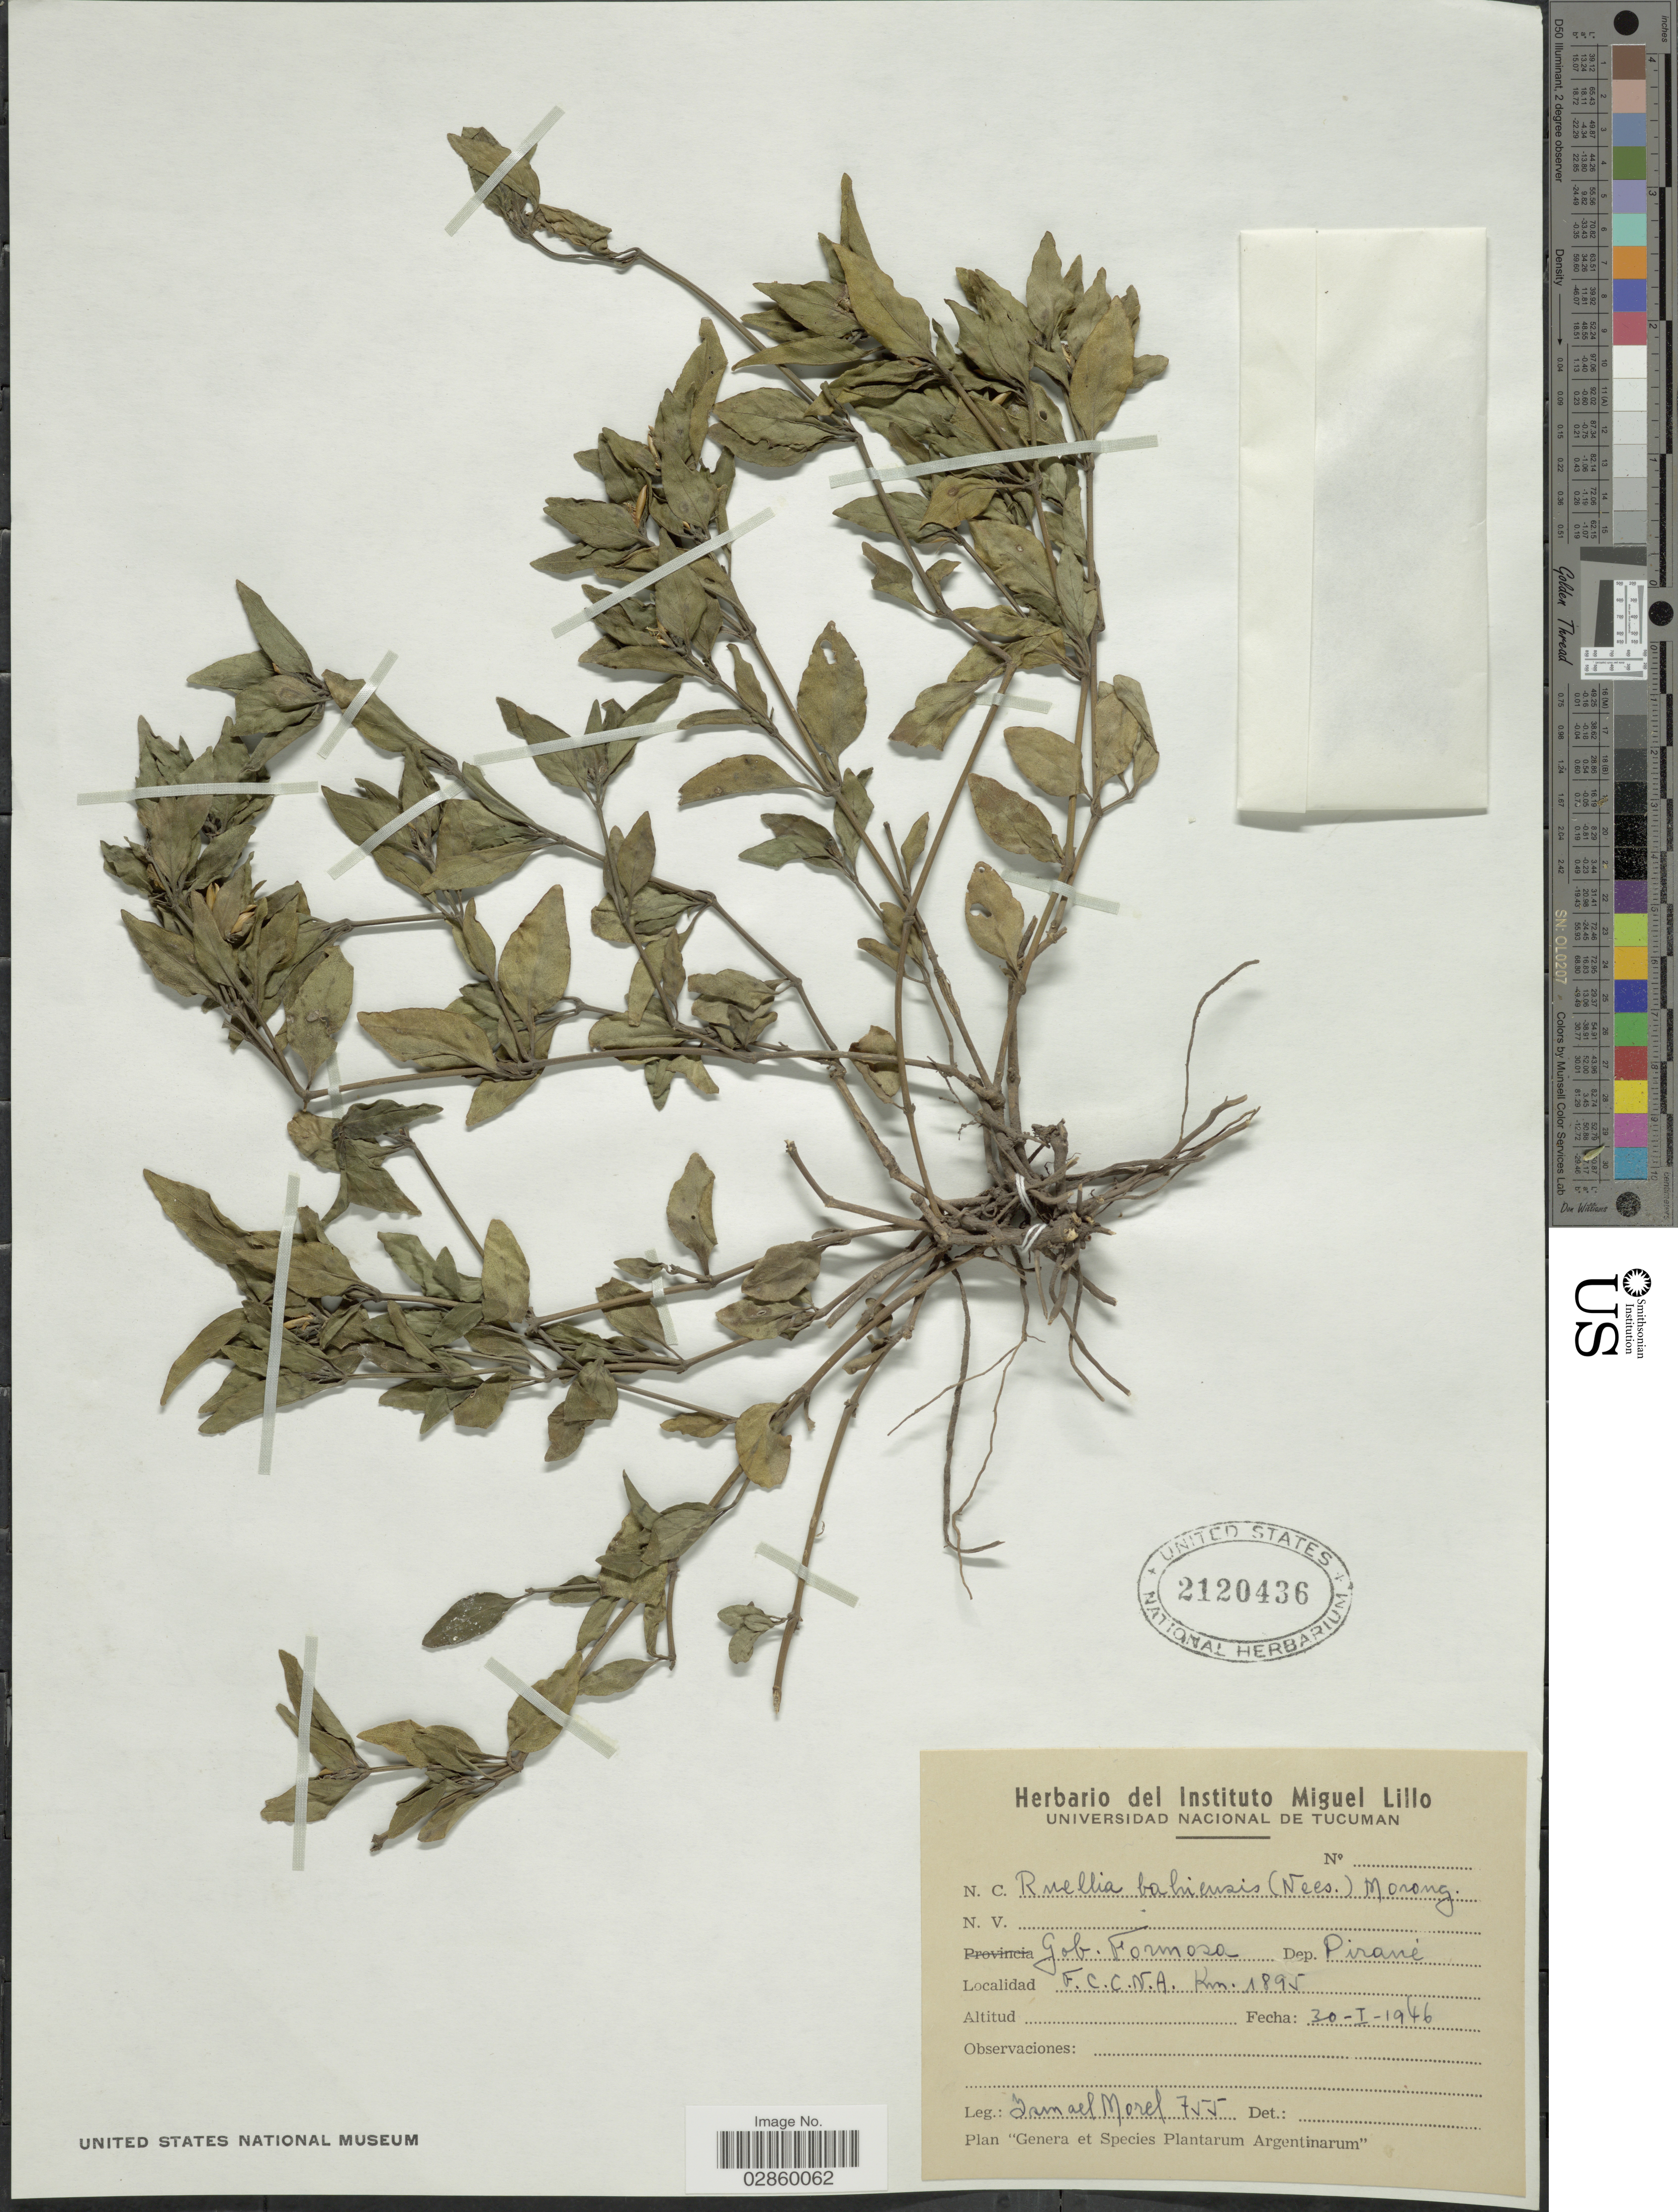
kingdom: Plantae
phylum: Tracheophyta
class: Magnoliopsida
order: Lamiales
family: Acanthaceae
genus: Ruellia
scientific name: Ruellia erythropus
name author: (Nees) Lindau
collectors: I. Morel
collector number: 755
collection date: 1946-01-30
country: Argentina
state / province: Formosa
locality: Gob. Formosa, Dep. Pirané, F.C.C.N.A. Km. 1895.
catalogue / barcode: US 2120436